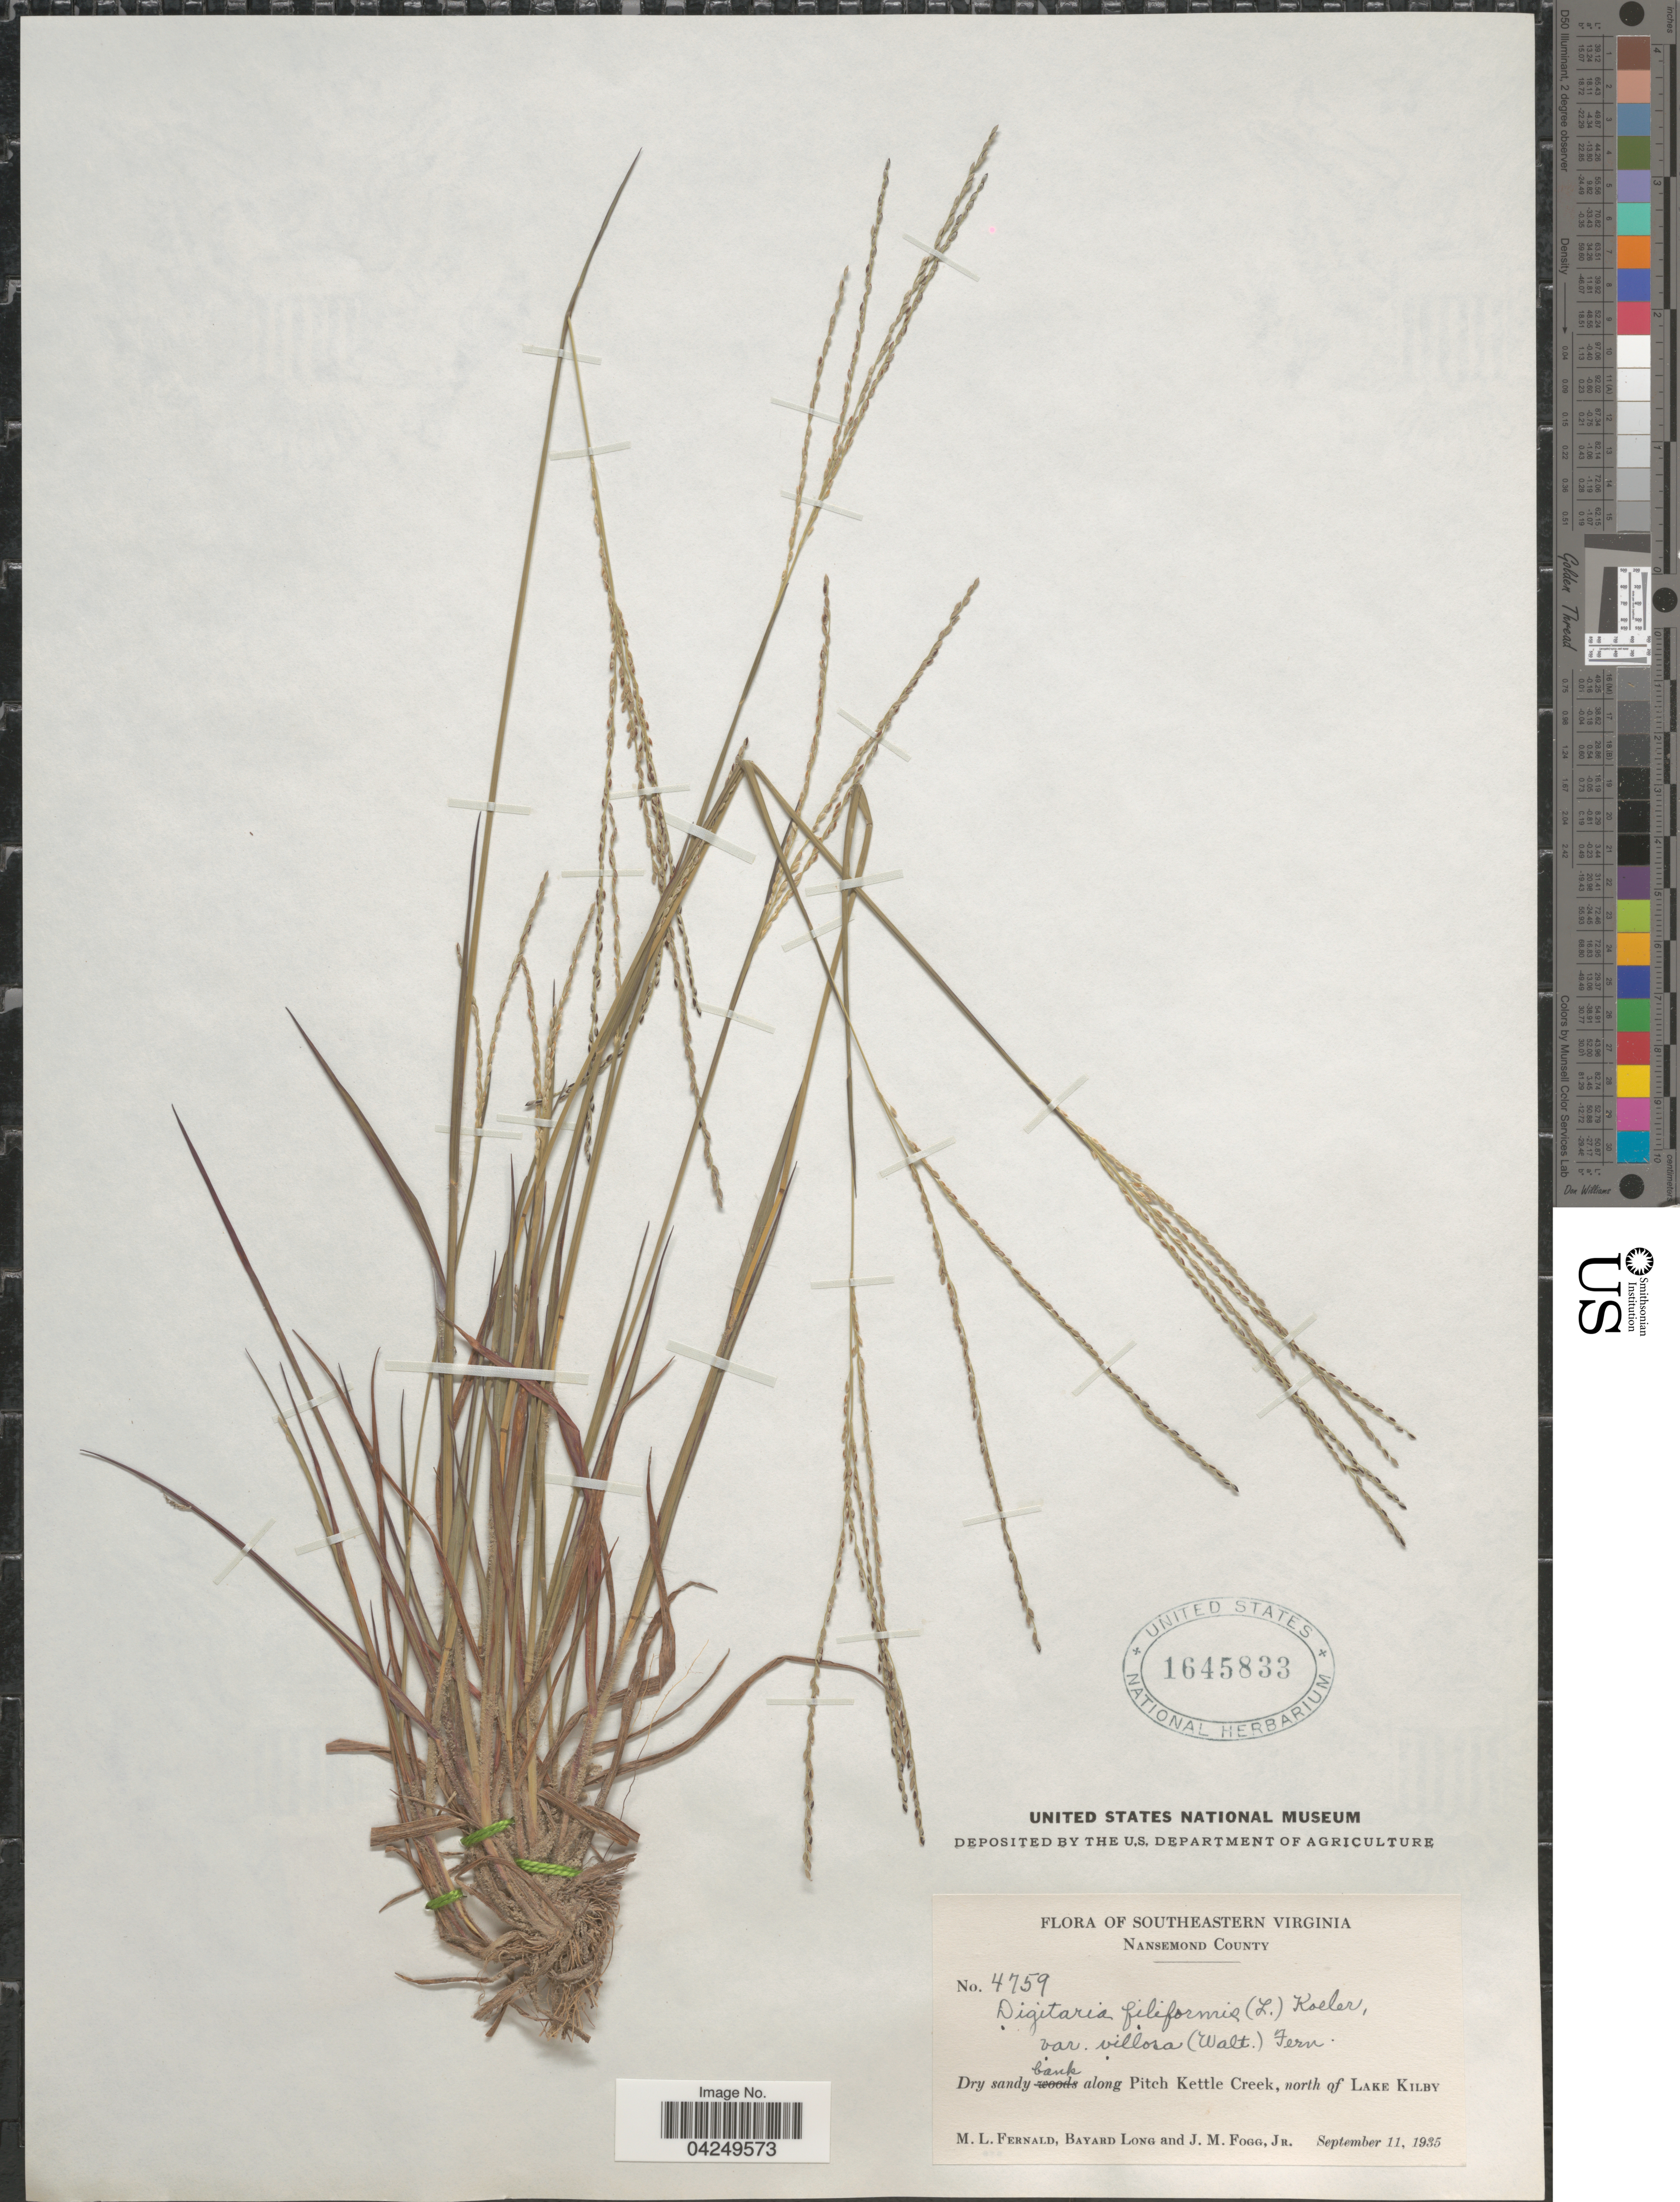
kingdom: Plantae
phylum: Tracheophyta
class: Liliopsida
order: Poales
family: Poaceae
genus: Digitaria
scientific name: Digitaria filiformis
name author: (L.) Koeler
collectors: M. L. Fernald, B. Long & J. Fogg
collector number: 4759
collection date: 1935-09-11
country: United States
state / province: Virginia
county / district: City of Suffolk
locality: Southeastern Virginia. Nansemond County. Dry sandy bank along Pitch Kettle Creek, north of Lake Kilby.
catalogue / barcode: US 1645833